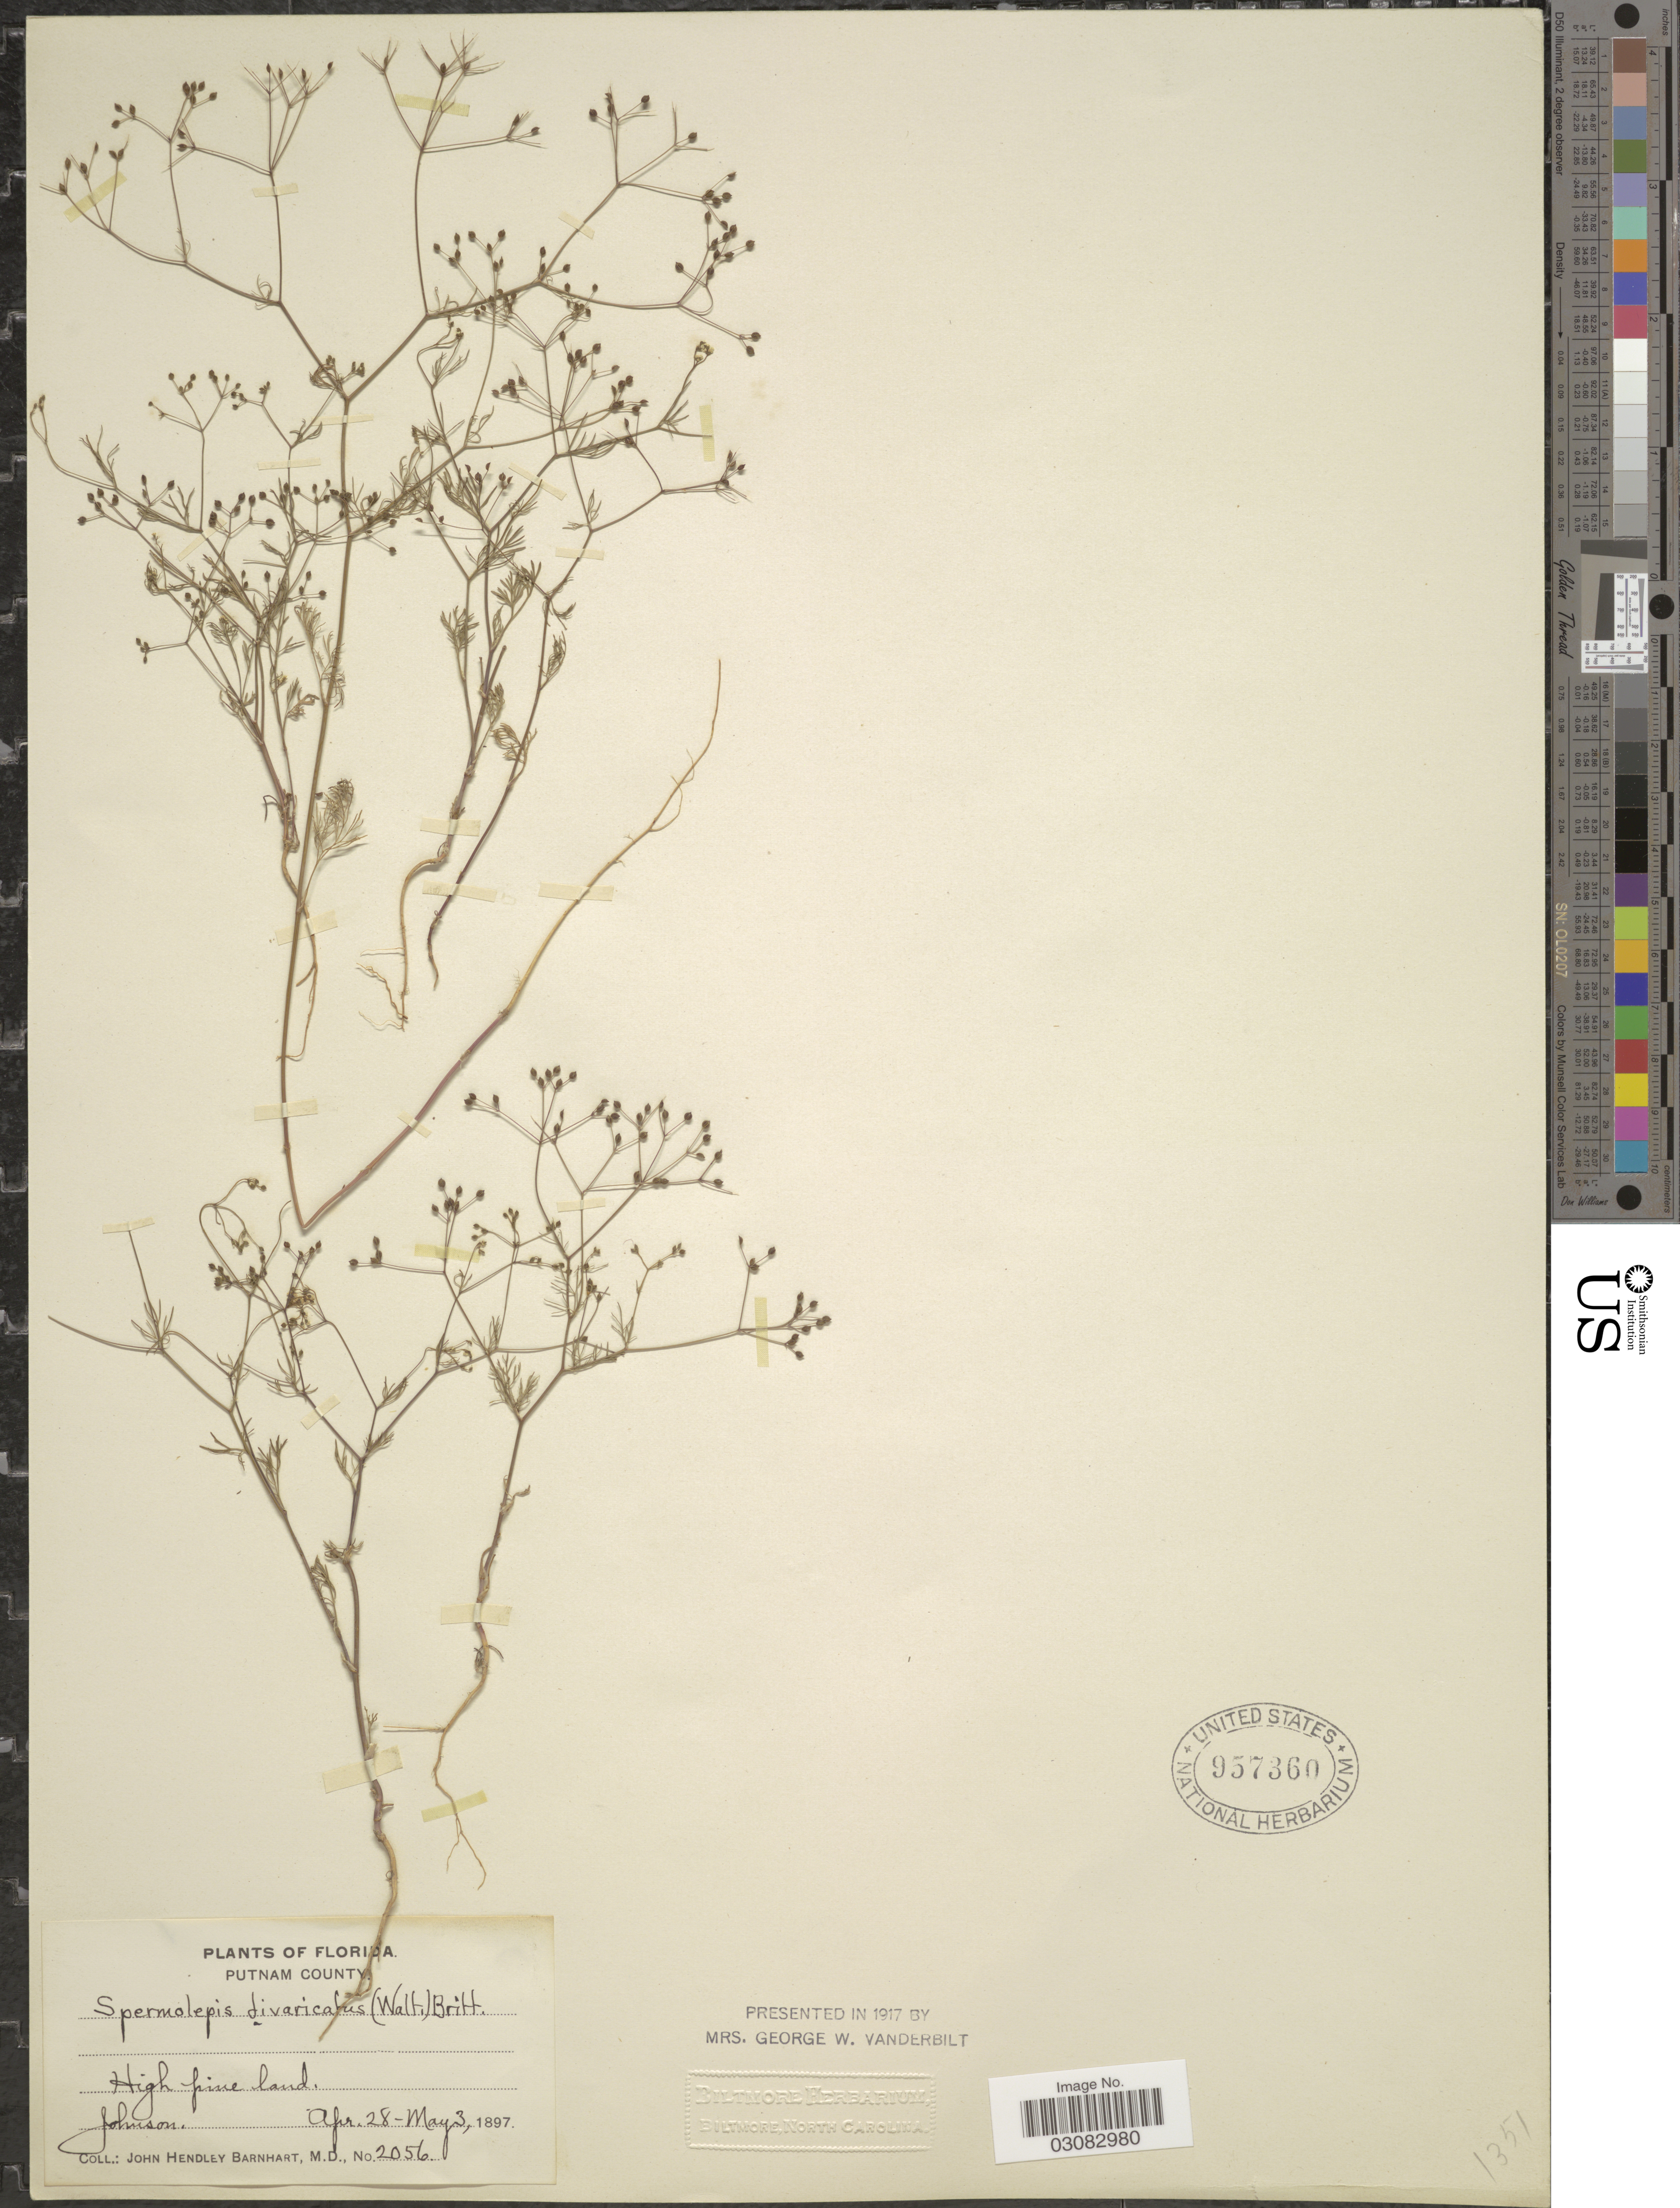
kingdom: Plantae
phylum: Tracheophyta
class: Magnoliopsida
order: Apiales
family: Apiaceae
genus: Spermolepis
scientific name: Spermolepis divaricata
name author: (Walter) Raf.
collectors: J. H. Barnhart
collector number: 2056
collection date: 1897-04-28/1897-05-03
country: United States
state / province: Florida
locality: Putnam County, Johnson.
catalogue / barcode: US 957360